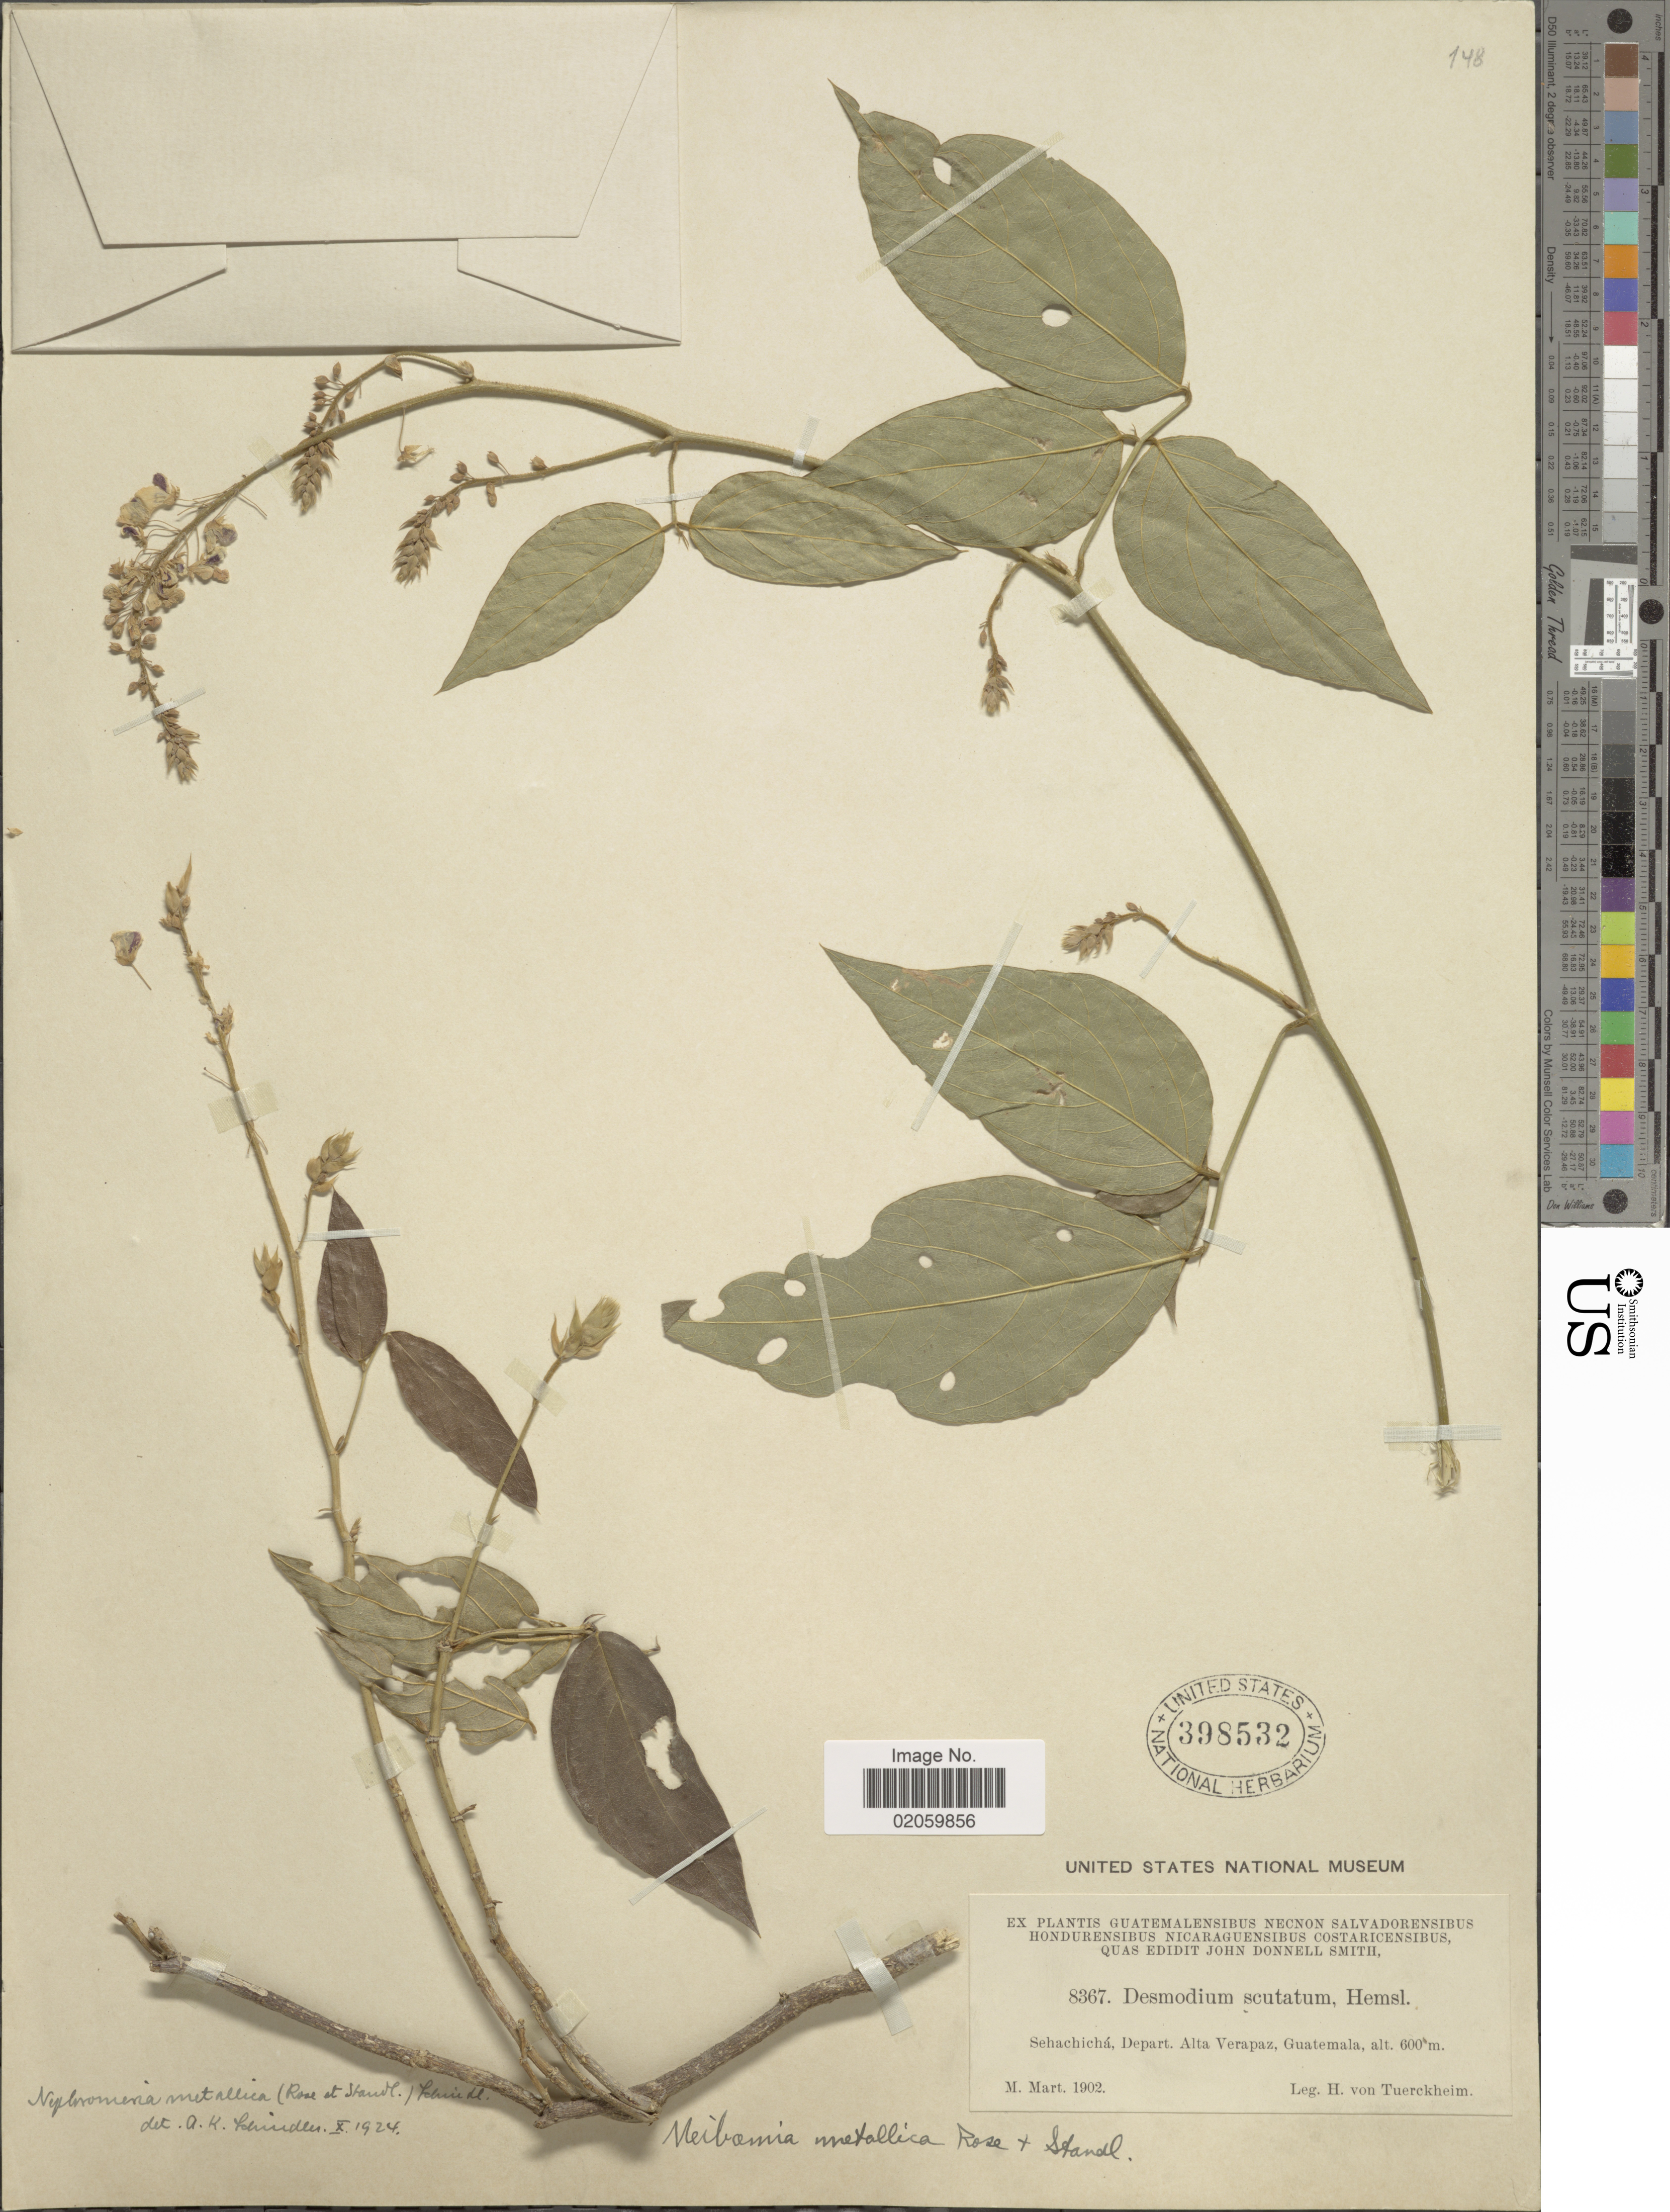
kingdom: Plantae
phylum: Tracheophyta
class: Magnoliopsida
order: Fabales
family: Fabaceae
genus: Desmodium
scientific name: Desmodium metallicum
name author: (Rose & Standl.) Standl.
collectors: H. von Tuerckheim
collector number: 8367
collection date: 1902-03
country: Guatemala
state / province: Alta Verapaz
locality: Sehachicha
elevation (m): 600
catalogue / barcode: US 398532